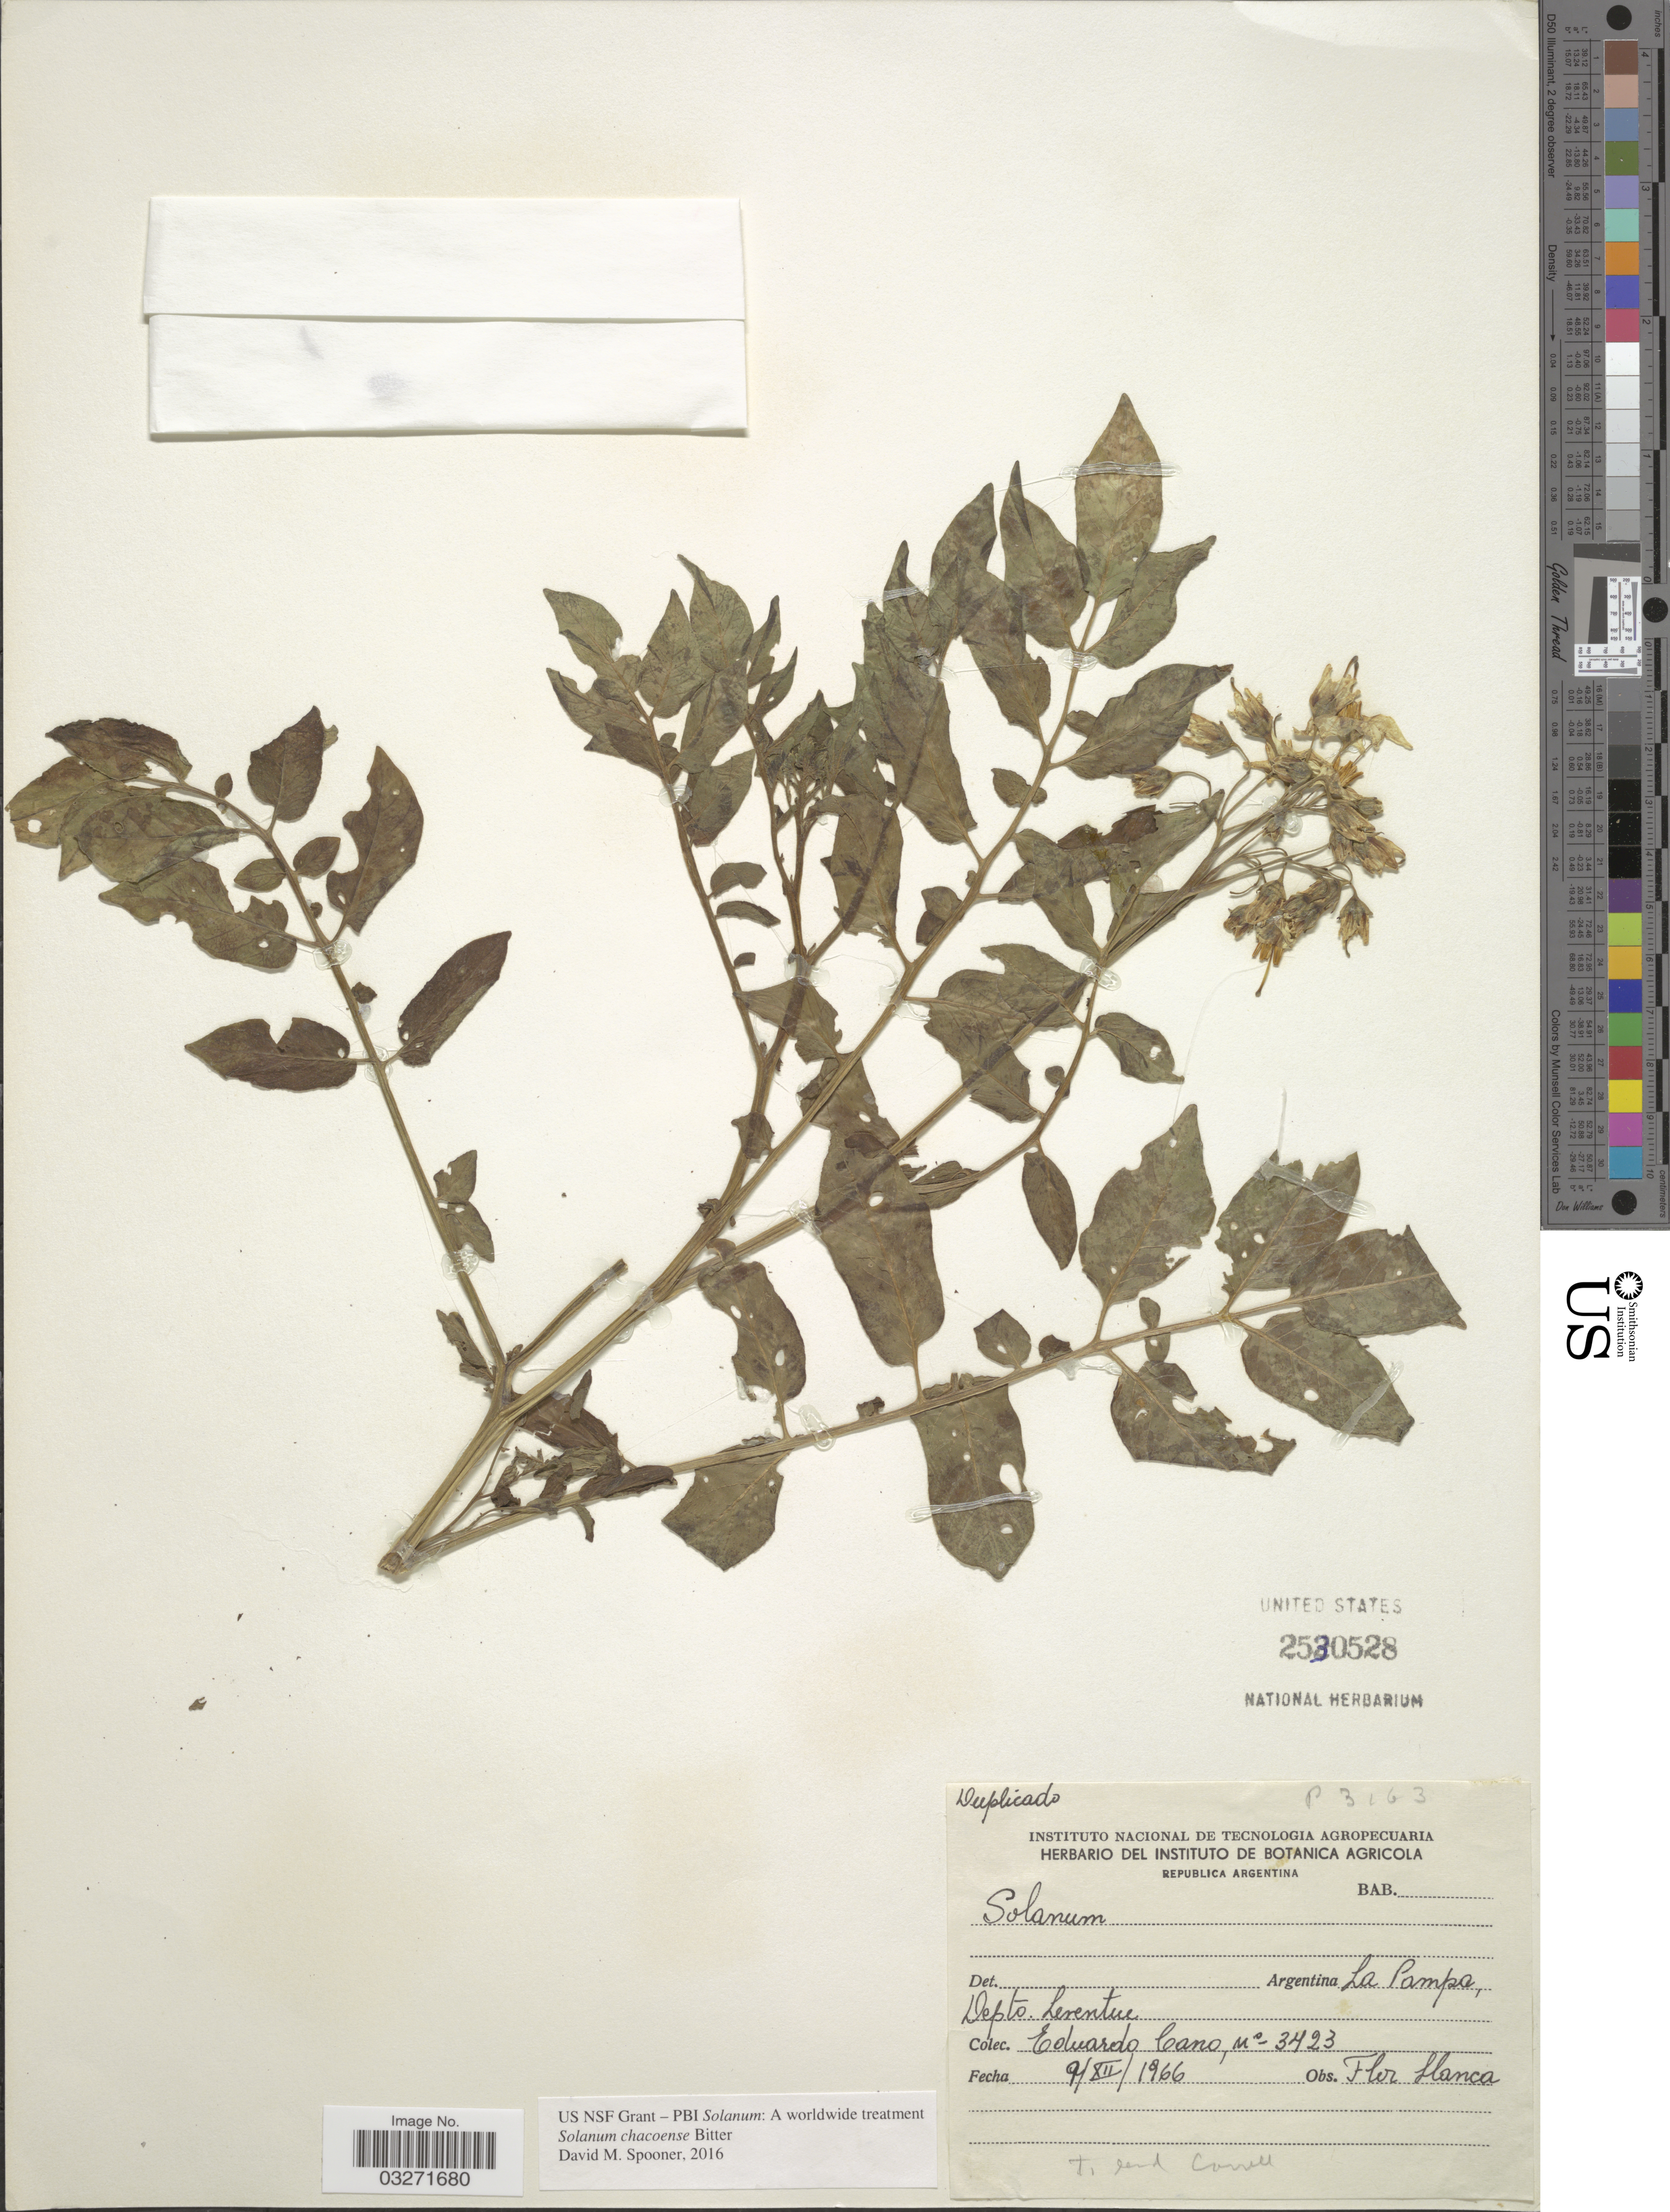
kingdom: Plantae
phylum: Tracheophyta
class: Magnoliopsida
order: Solanales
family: Solanaceae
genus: Solanum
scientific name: Solanum chacoense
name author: Bitt.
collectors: E. Cano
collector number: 3423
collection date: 1966-12-09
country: Argentina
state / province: La Pampa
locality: Depto. Leventue.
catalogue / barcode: US 2530528